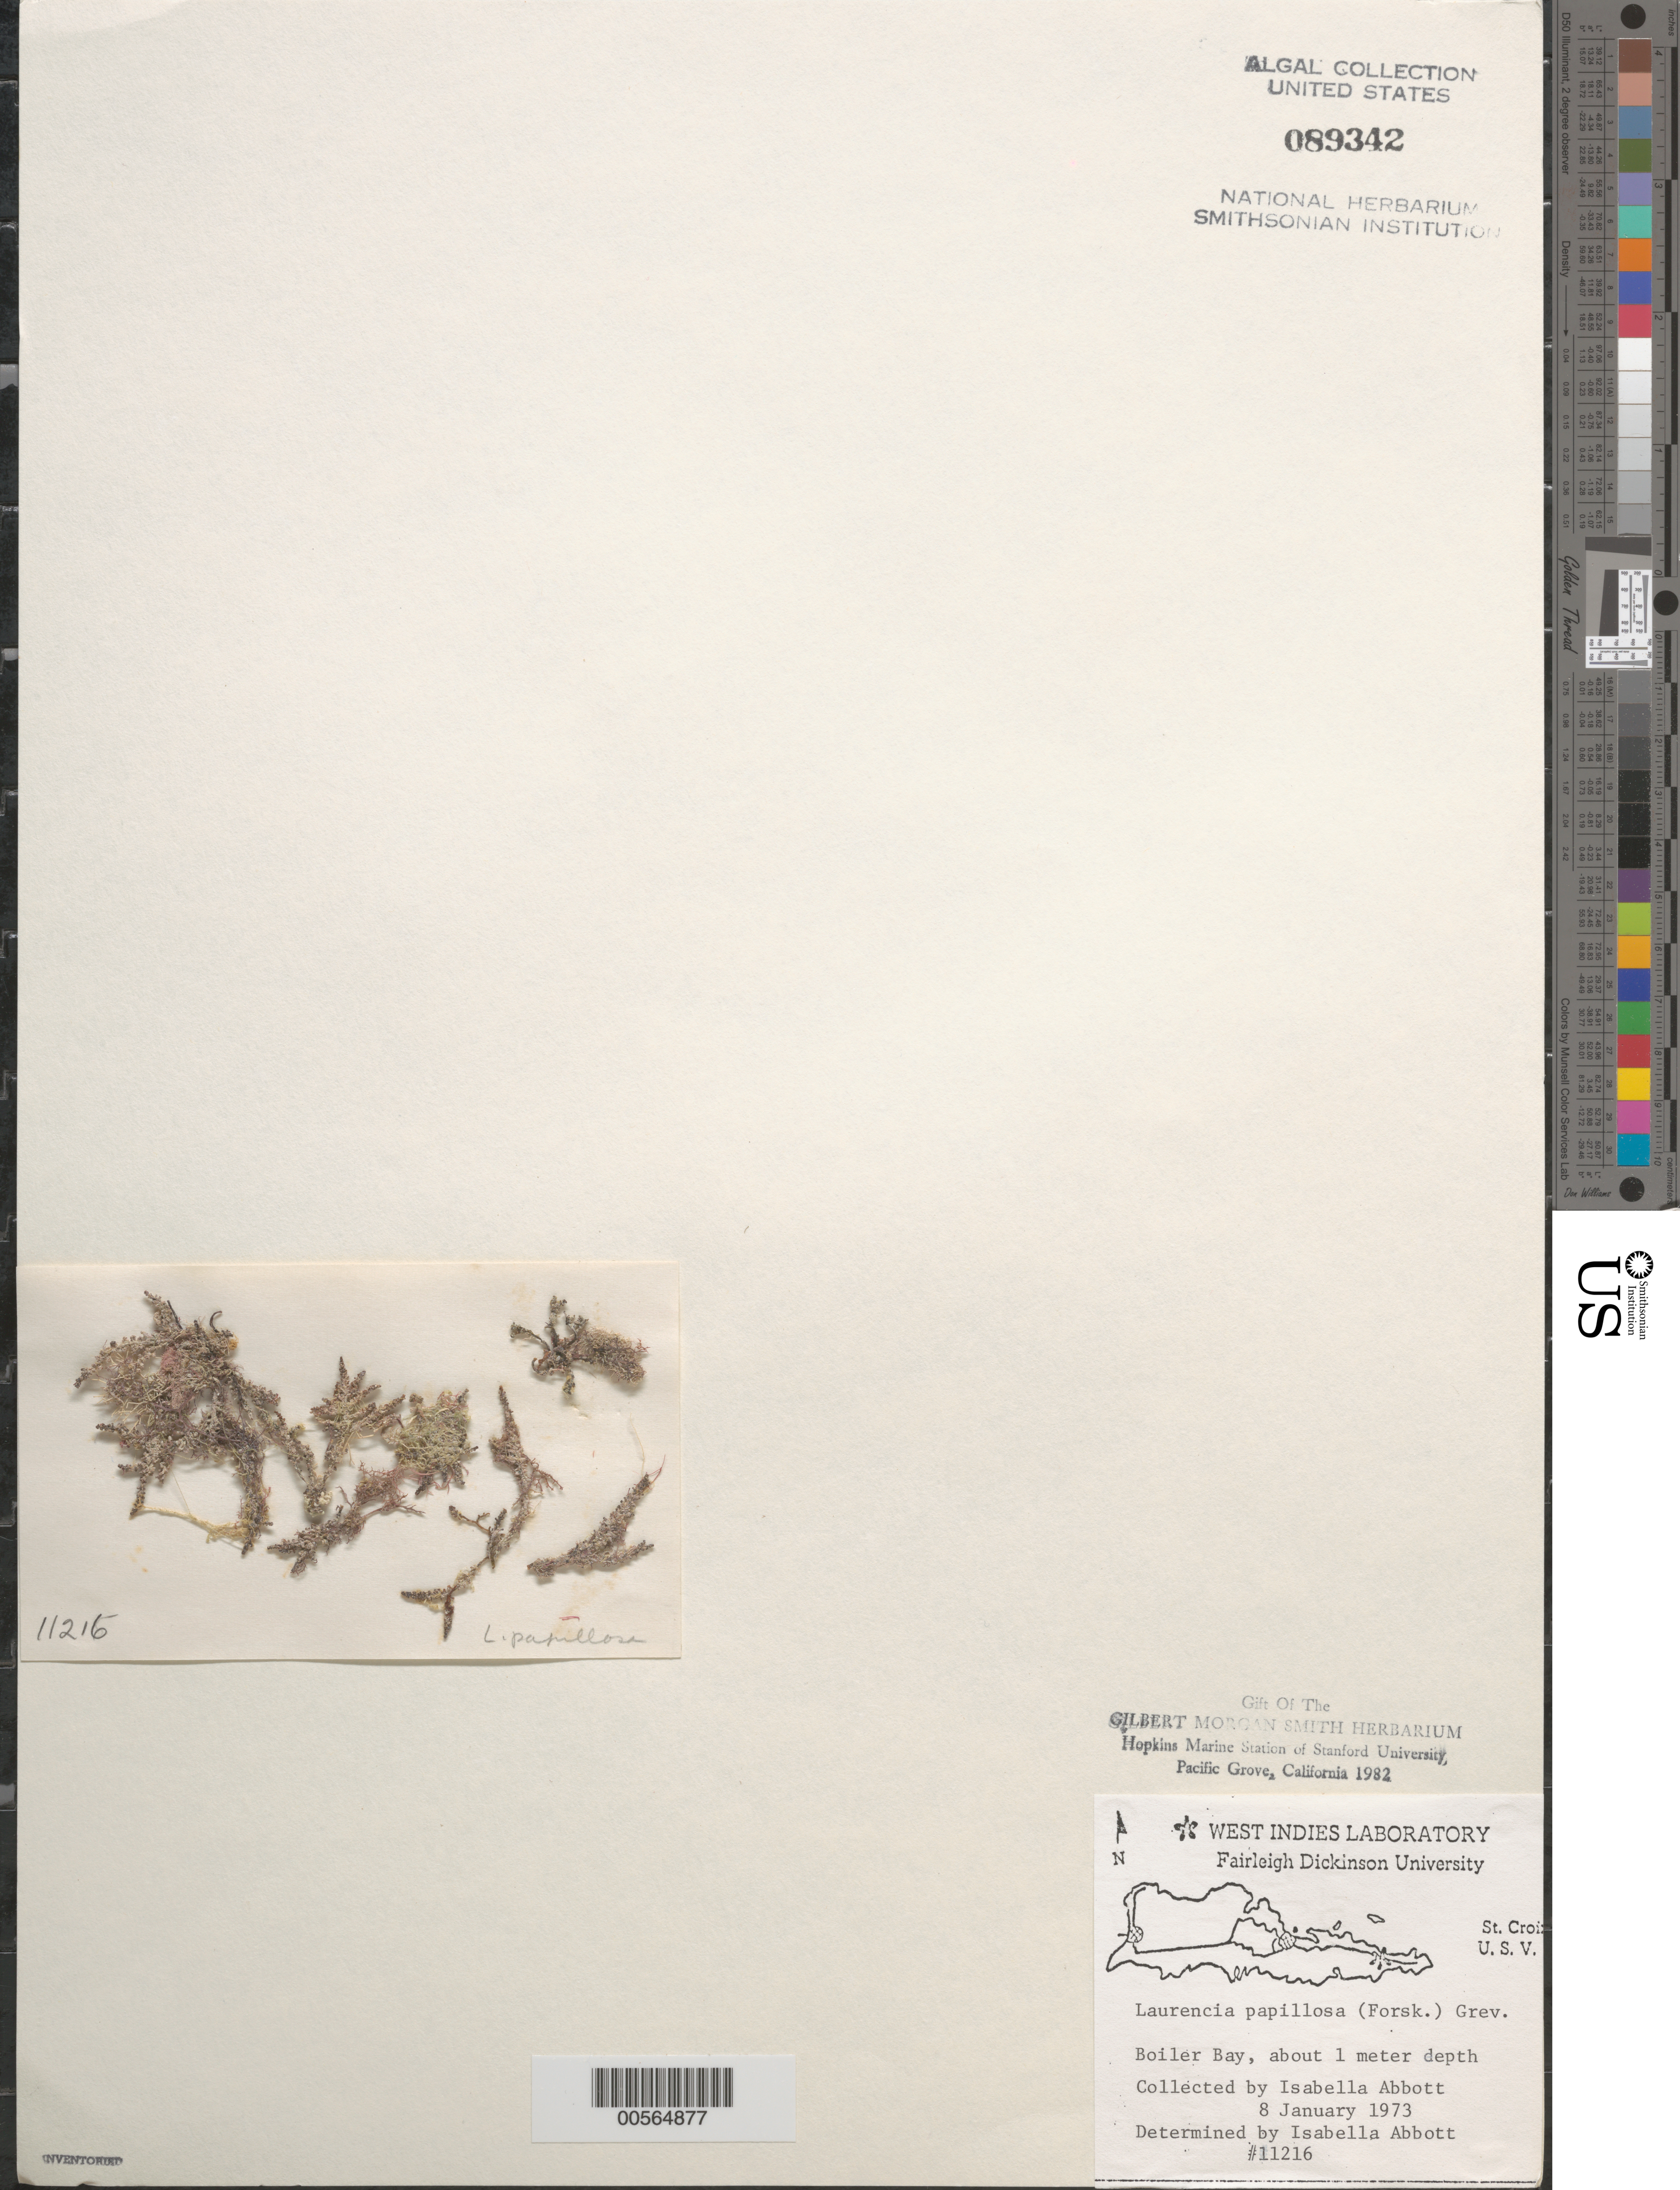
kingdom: Plantae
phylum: Rhodophyta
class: Florideophyceae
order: Ceramiales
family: Rhodomelaceae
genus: Palisada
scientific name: Palisada perforata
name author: (Bory) K.W. Nam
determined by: Algae name updating Project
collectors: I. A. Abbott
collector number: IAA 11216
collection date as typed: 08 Jan 1973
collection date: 1973-01-08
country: U.S. Virgin Islands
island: St. Croix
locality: Boiler Bay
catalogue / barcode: US 89342